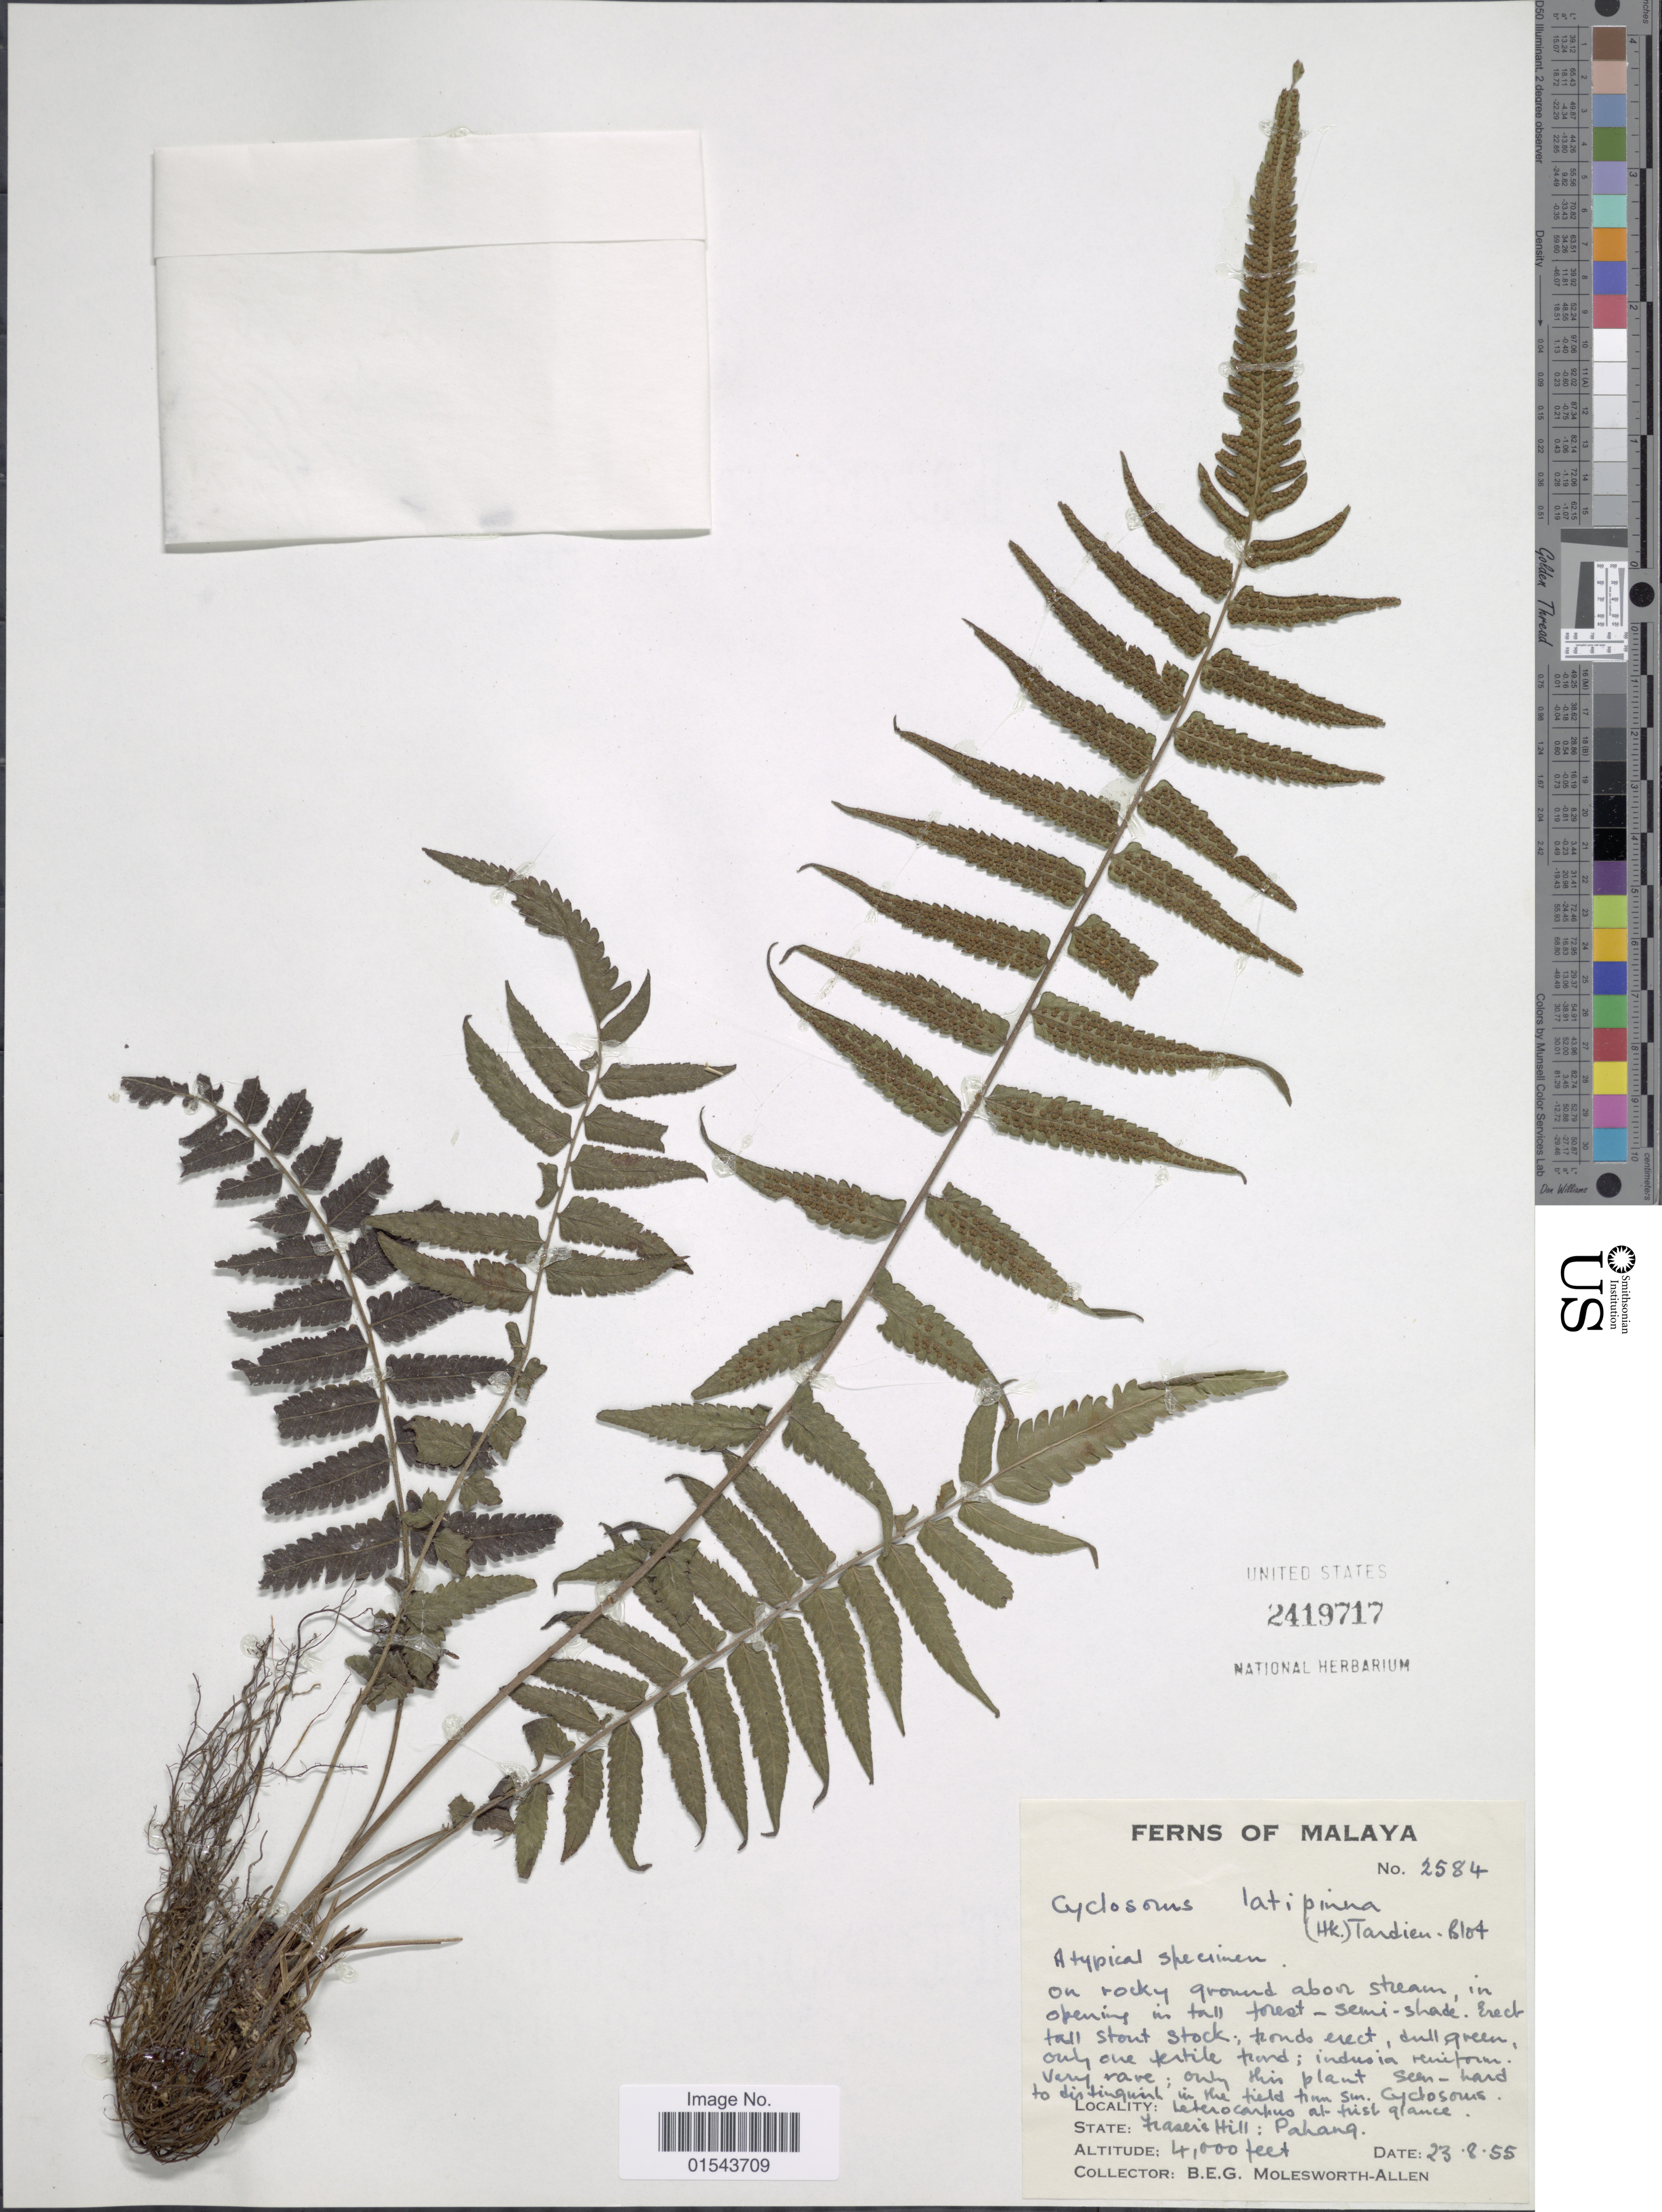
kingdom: Plantae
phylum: Tracheophyta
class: Polypodiopsida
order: Polypodiales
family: Thelypteridaceae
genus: Christella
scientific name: Christella latipinna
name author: (Benth.) H. Lév.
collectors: B. E. G. Molesworth-Allen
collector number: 2584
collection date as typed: Transcribed d/m/y: 23/8/55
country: Malaysia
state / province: Pahang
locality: Fraser's Hill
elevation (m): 1219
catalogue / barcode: US 2419717